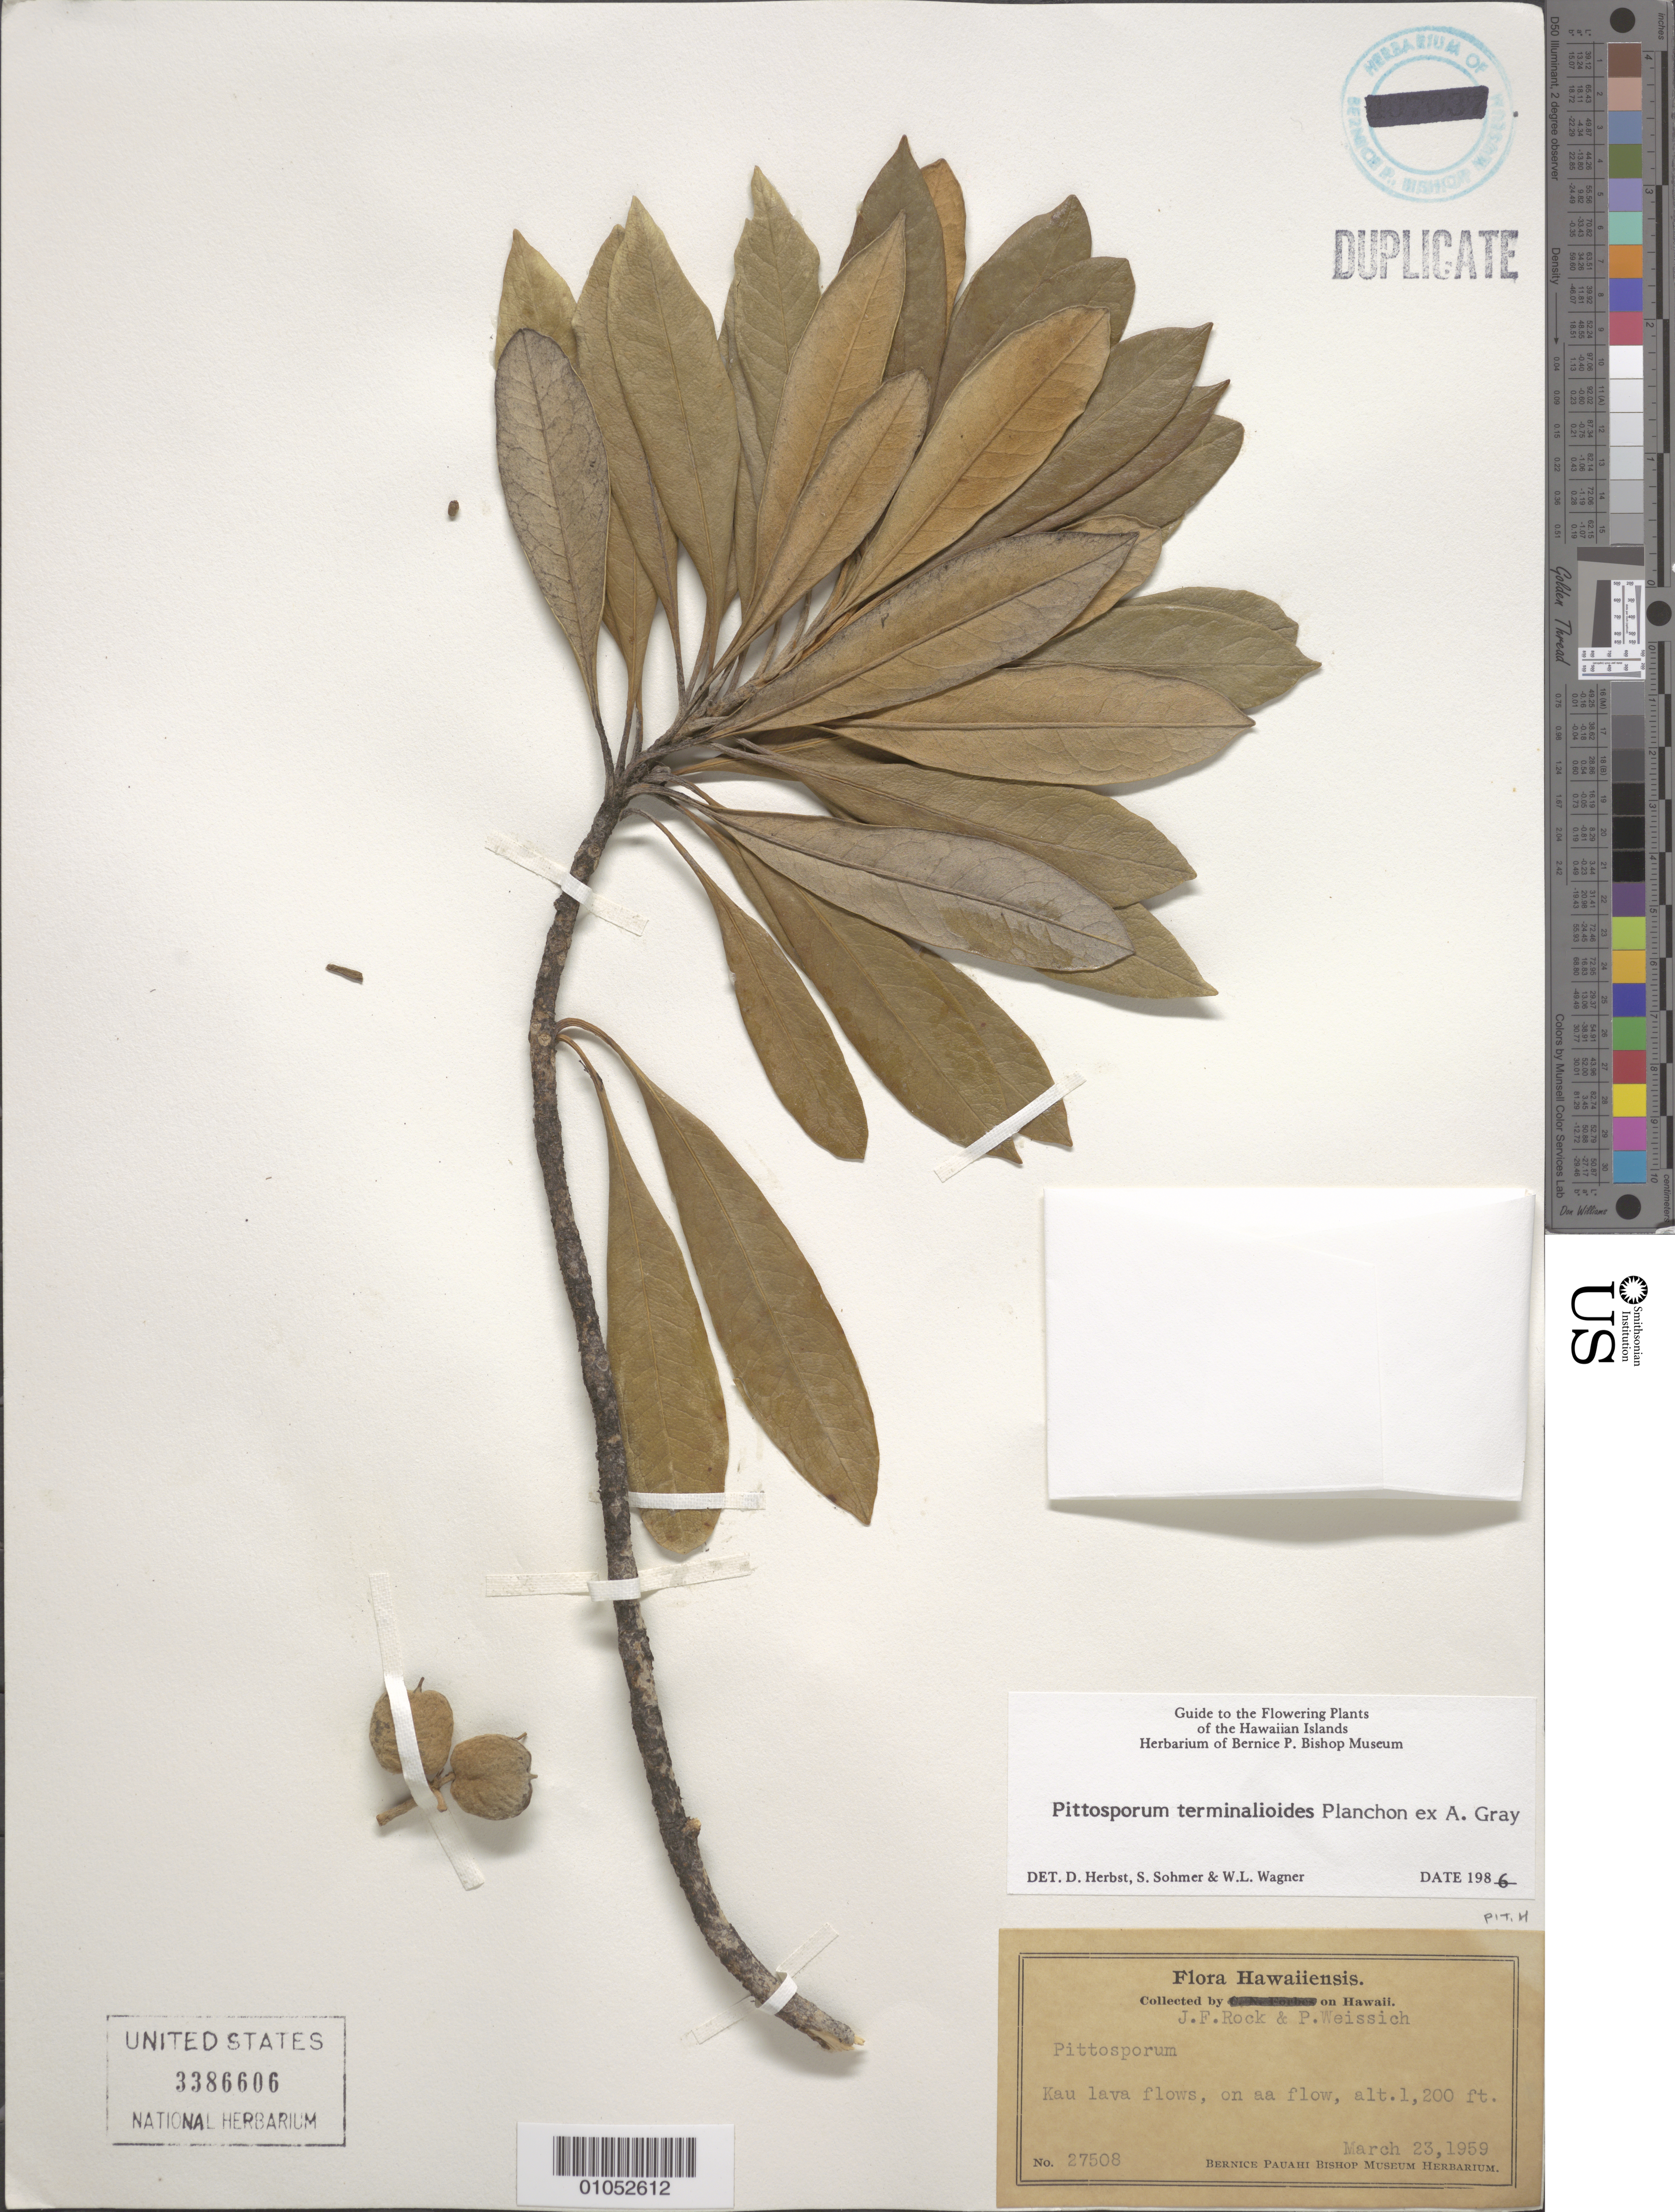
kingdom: Plantae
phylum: Tracheophyta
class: Magnoliopsida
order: Apiales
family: Pittosporaceae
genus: Pittosporum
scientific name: Pittosporum terminalioides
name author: Planch. ex A. Gray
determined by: Herbst, D. R.; Sohmer, S. H.; Wagner, W. L.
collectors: J. F. Rock & P. Weissich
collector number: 27508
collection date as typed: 23 Mar 1959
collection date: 1959-03-23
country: United States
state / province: Hawaii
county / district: Hawaii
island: Hawaii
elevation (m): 365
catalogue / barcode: US 3386606